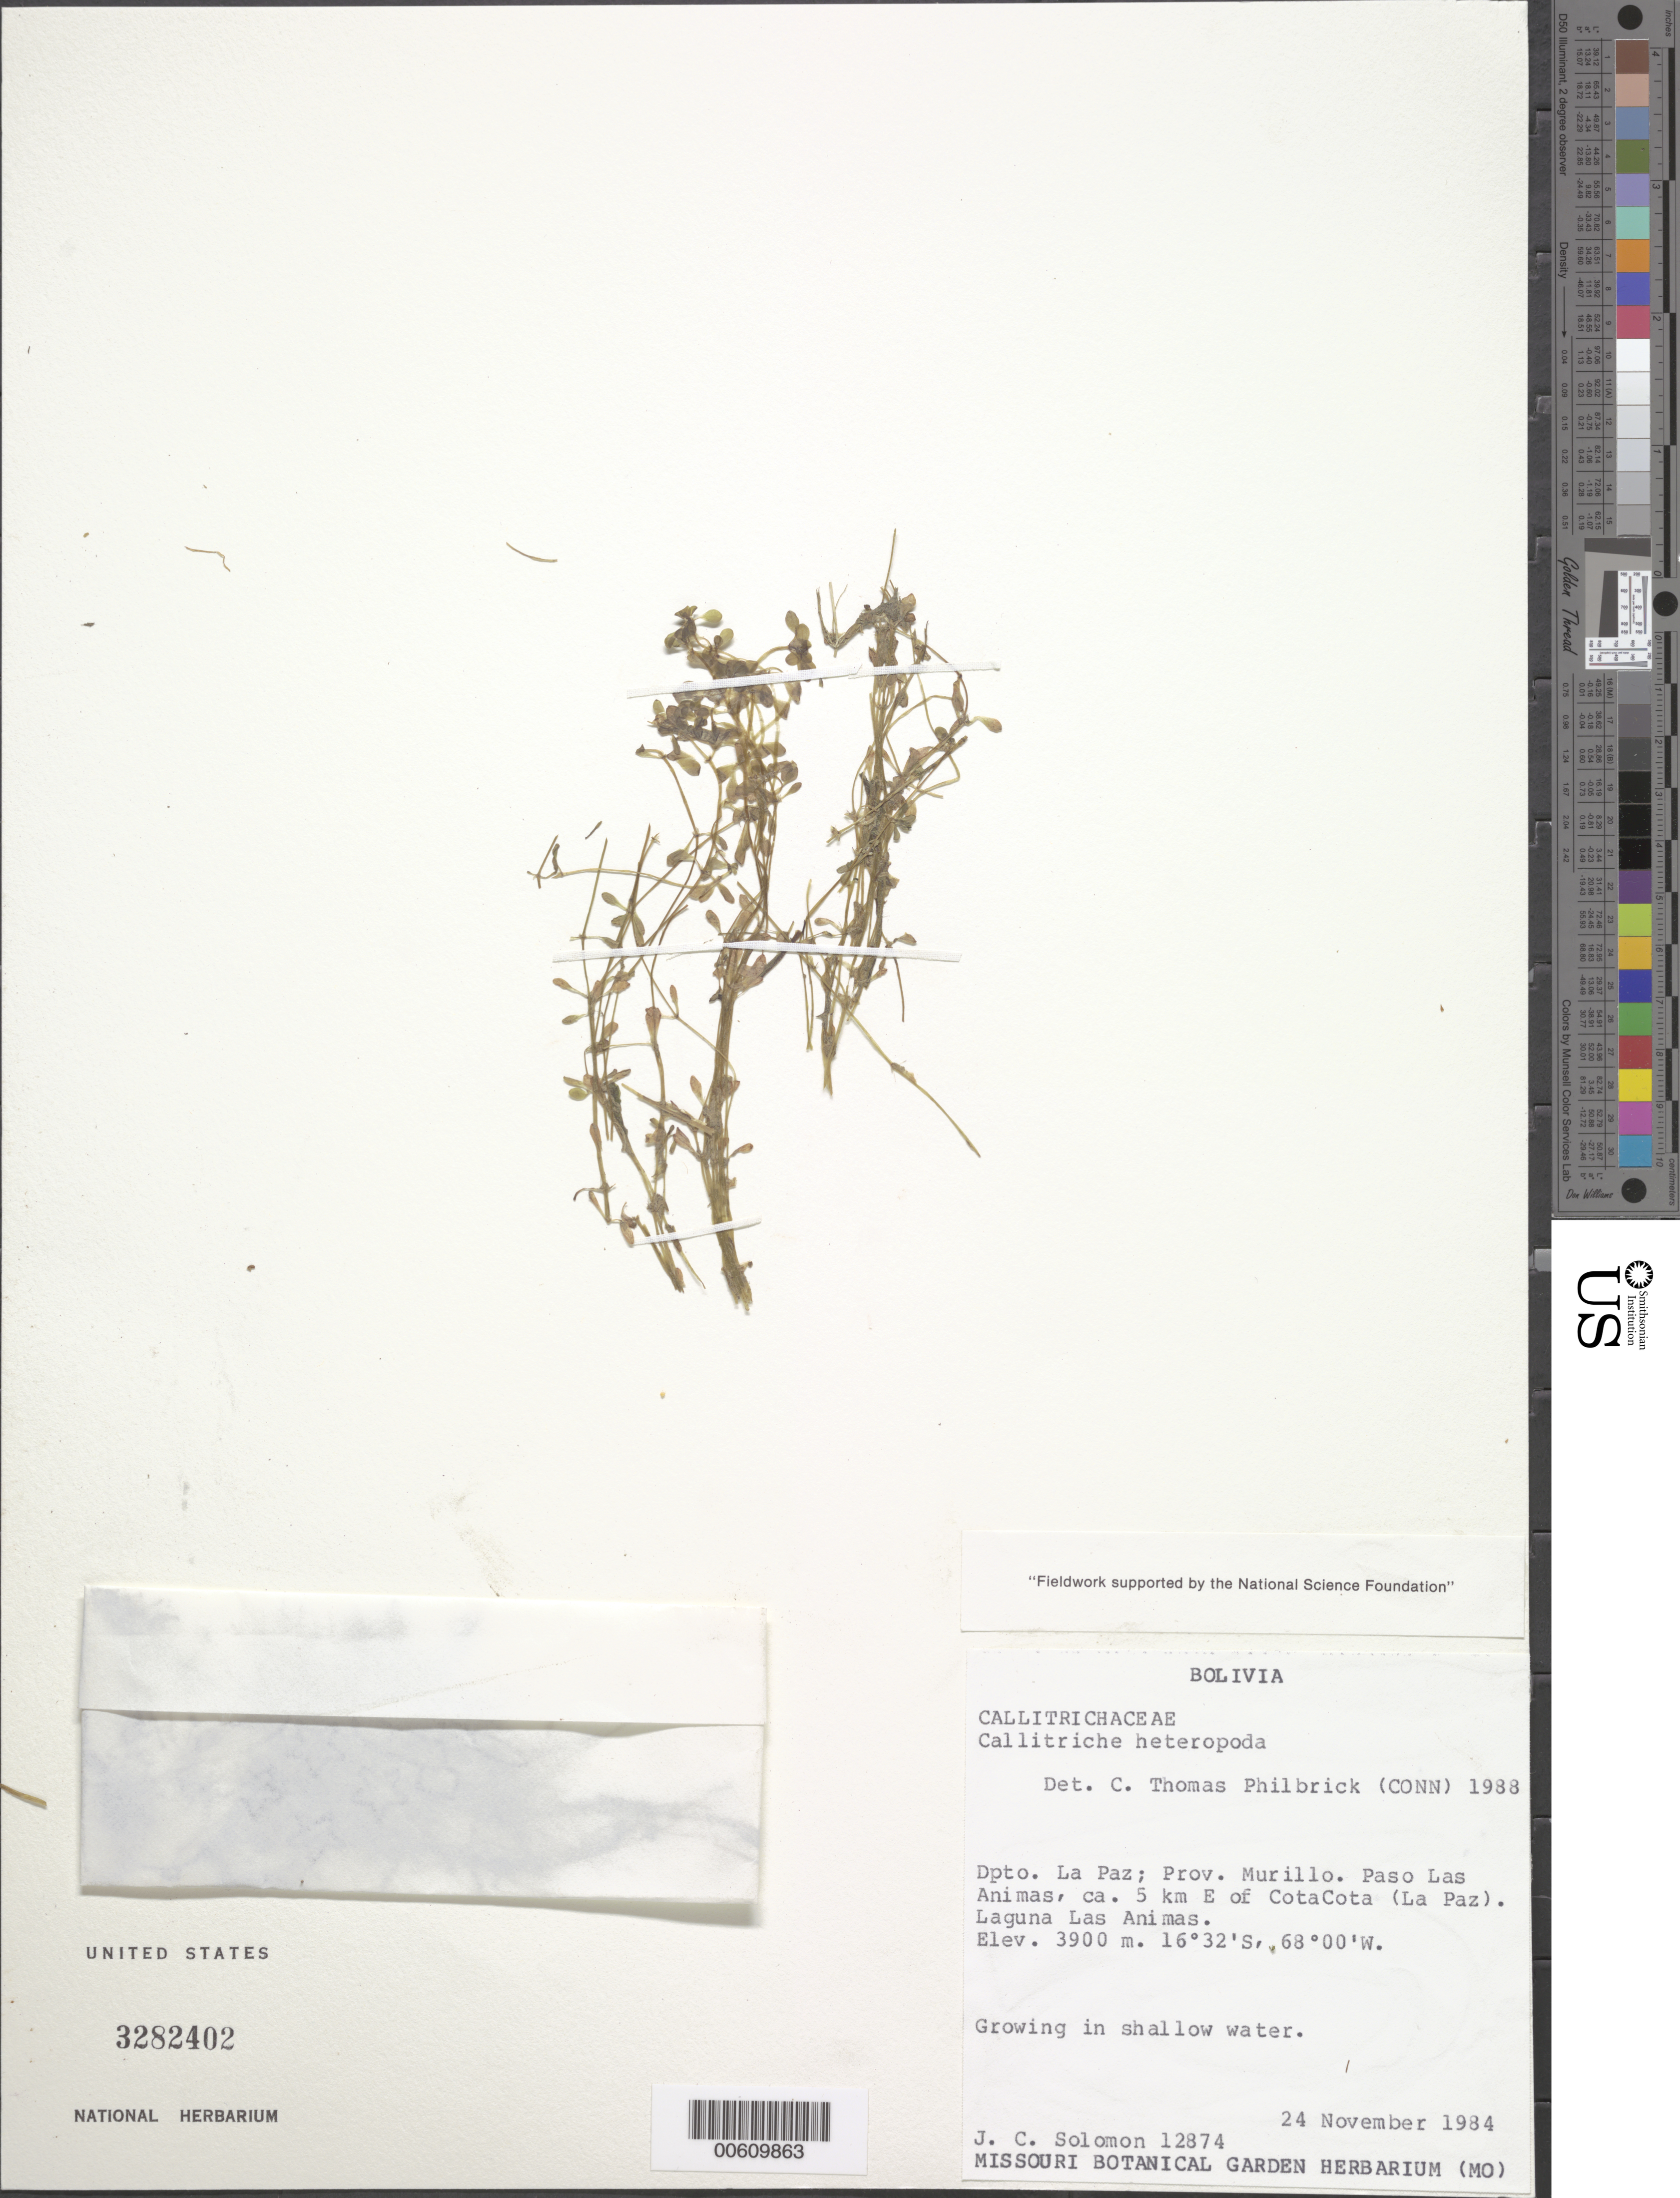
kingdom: Plantae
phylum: Tracheophyta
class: Magnoliopsida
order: Lamiales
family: Plantaginaceae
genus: Callitriche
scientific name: Callitriche heteropoda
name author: Engelm. ex Hegelm.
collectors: J. C. Solomon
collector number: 12874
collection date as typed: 24 Nov 1984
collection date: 1984-11-24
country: Bolivia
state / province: La Paz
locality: Murillo Prov., Paso Las Animas, E of Cota Cota, Laguna Las Animas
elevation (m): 3900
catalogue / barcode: US 3282402